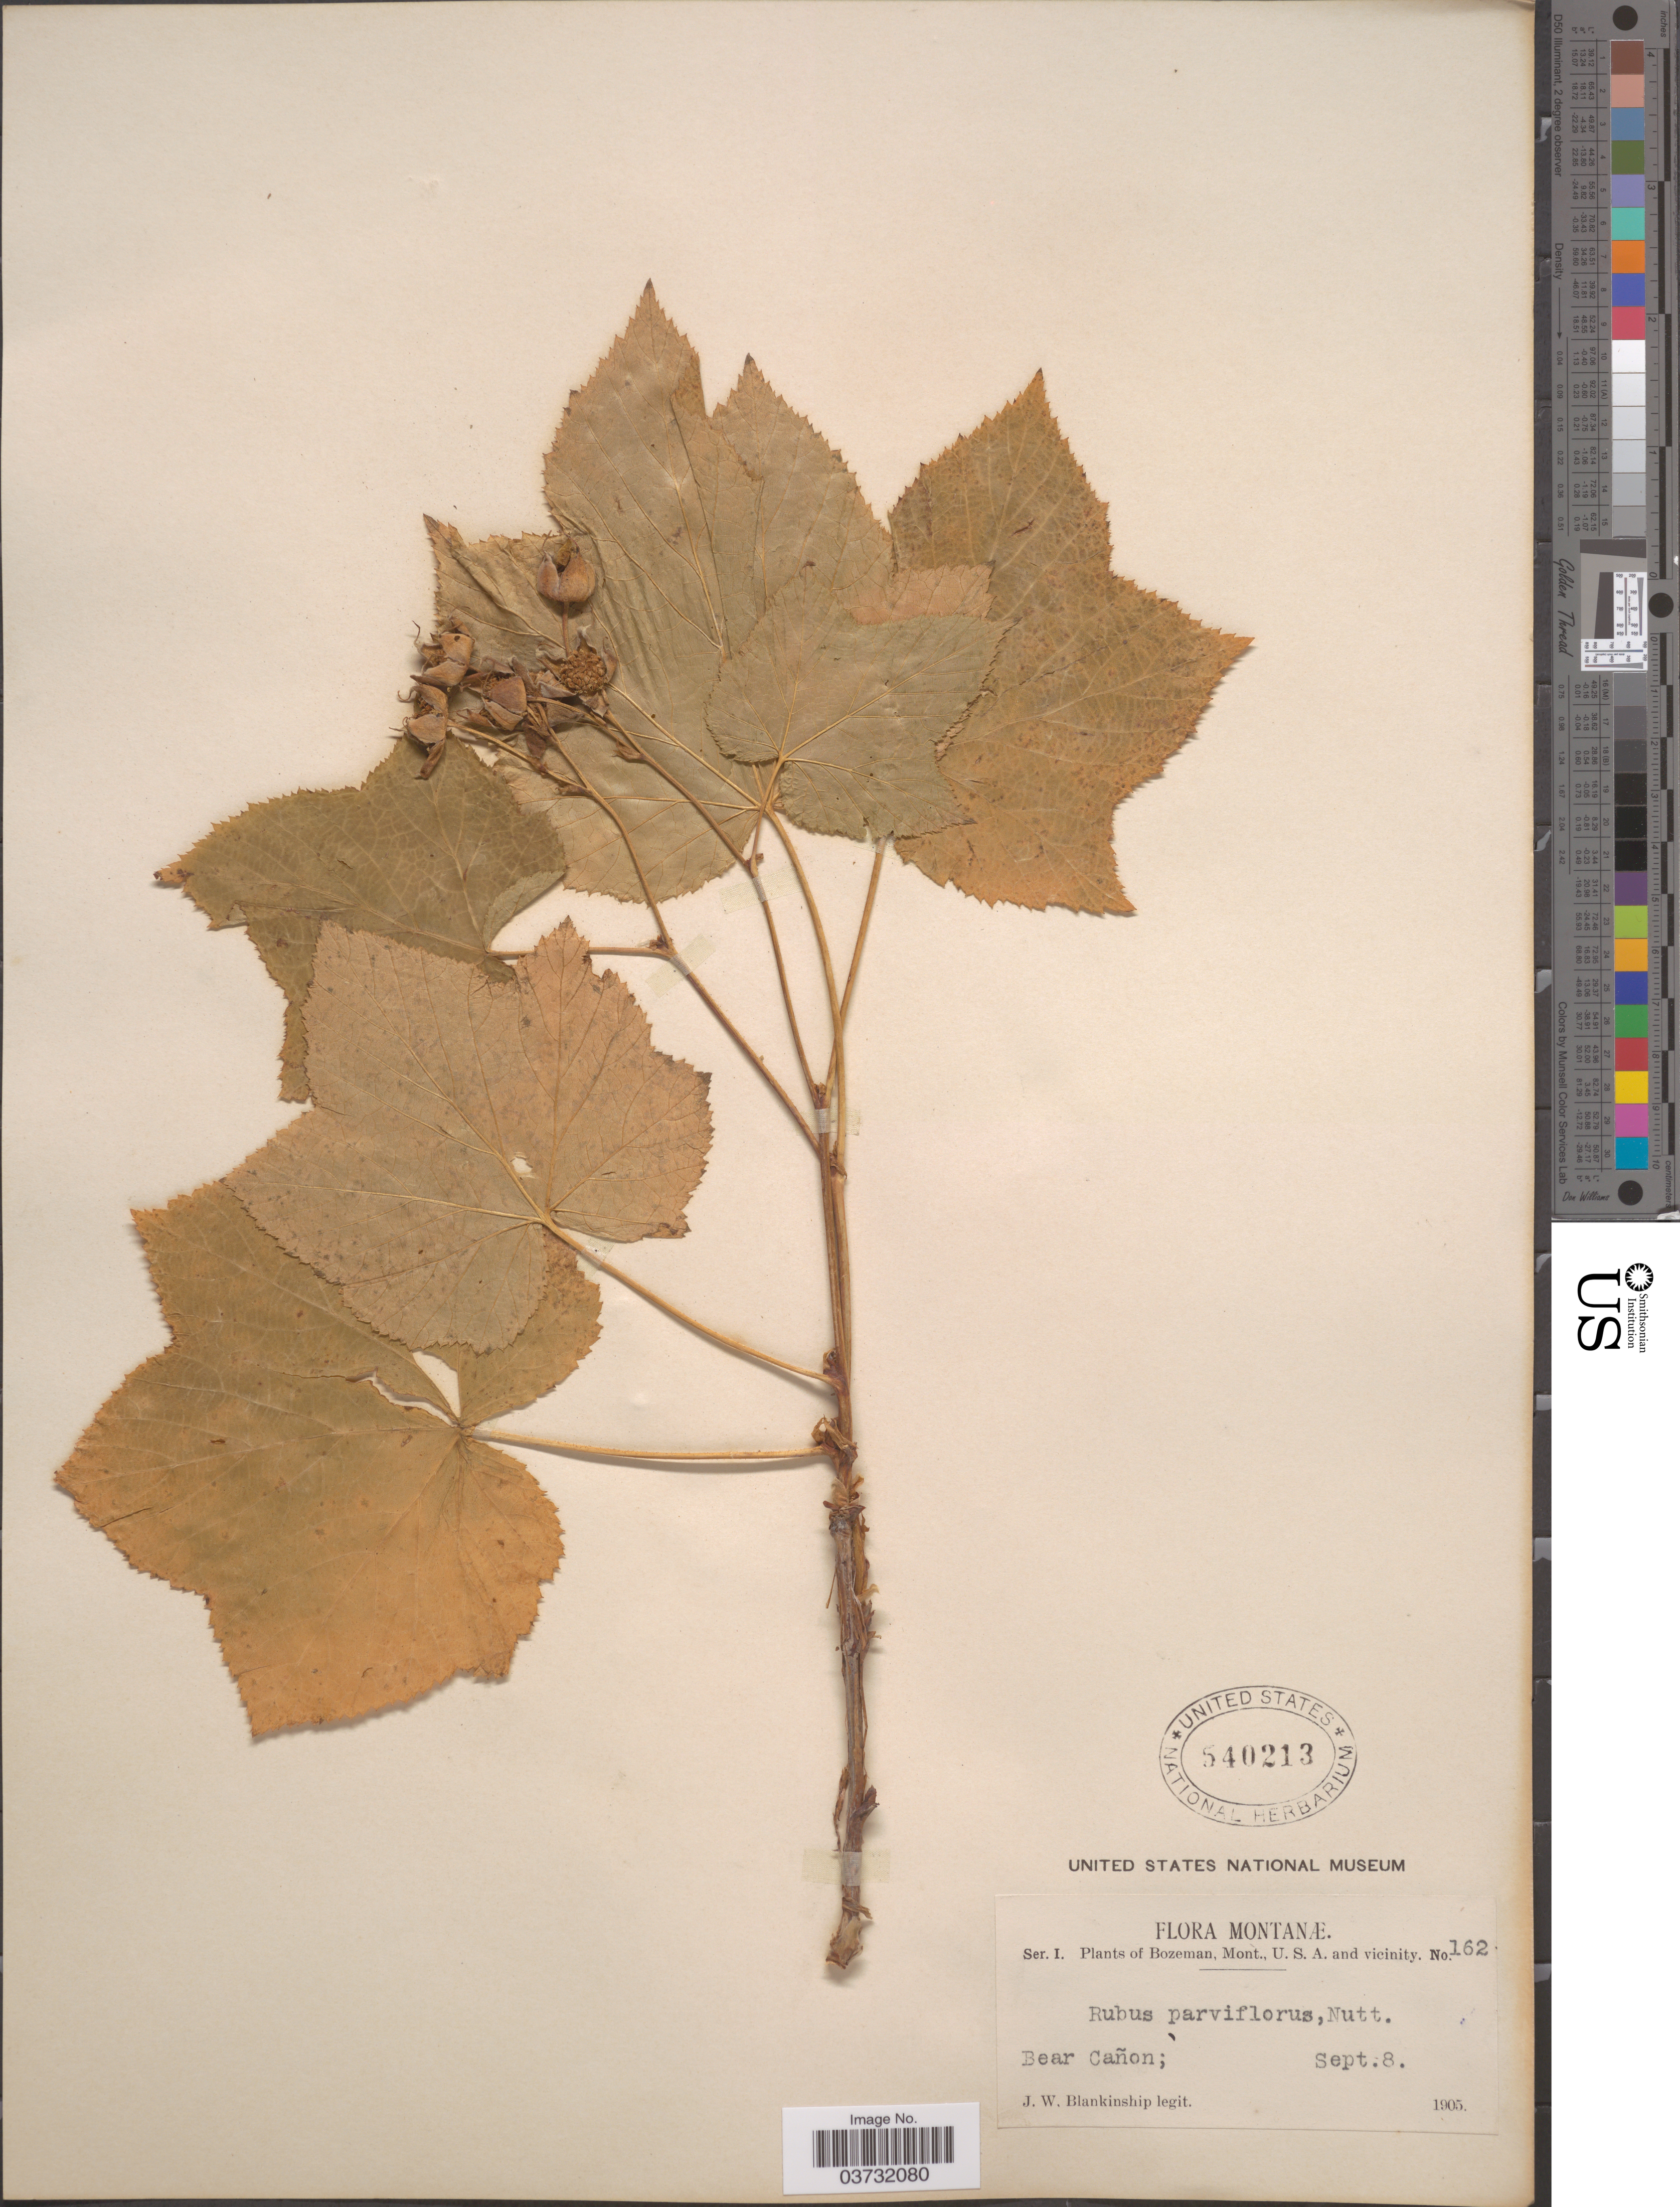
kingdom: Plantae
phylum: Tracheophyta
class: Magnoliopsida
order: Rosales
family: Rosaceae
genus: Rubus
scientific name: Rubus parviflorus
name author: Nutt.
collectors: J. W. Blankinship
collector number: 162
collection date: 1905-09-08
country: United States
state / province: Montana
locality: Bozeman and vicinity. Bear Cañon.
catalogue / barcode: US 540213